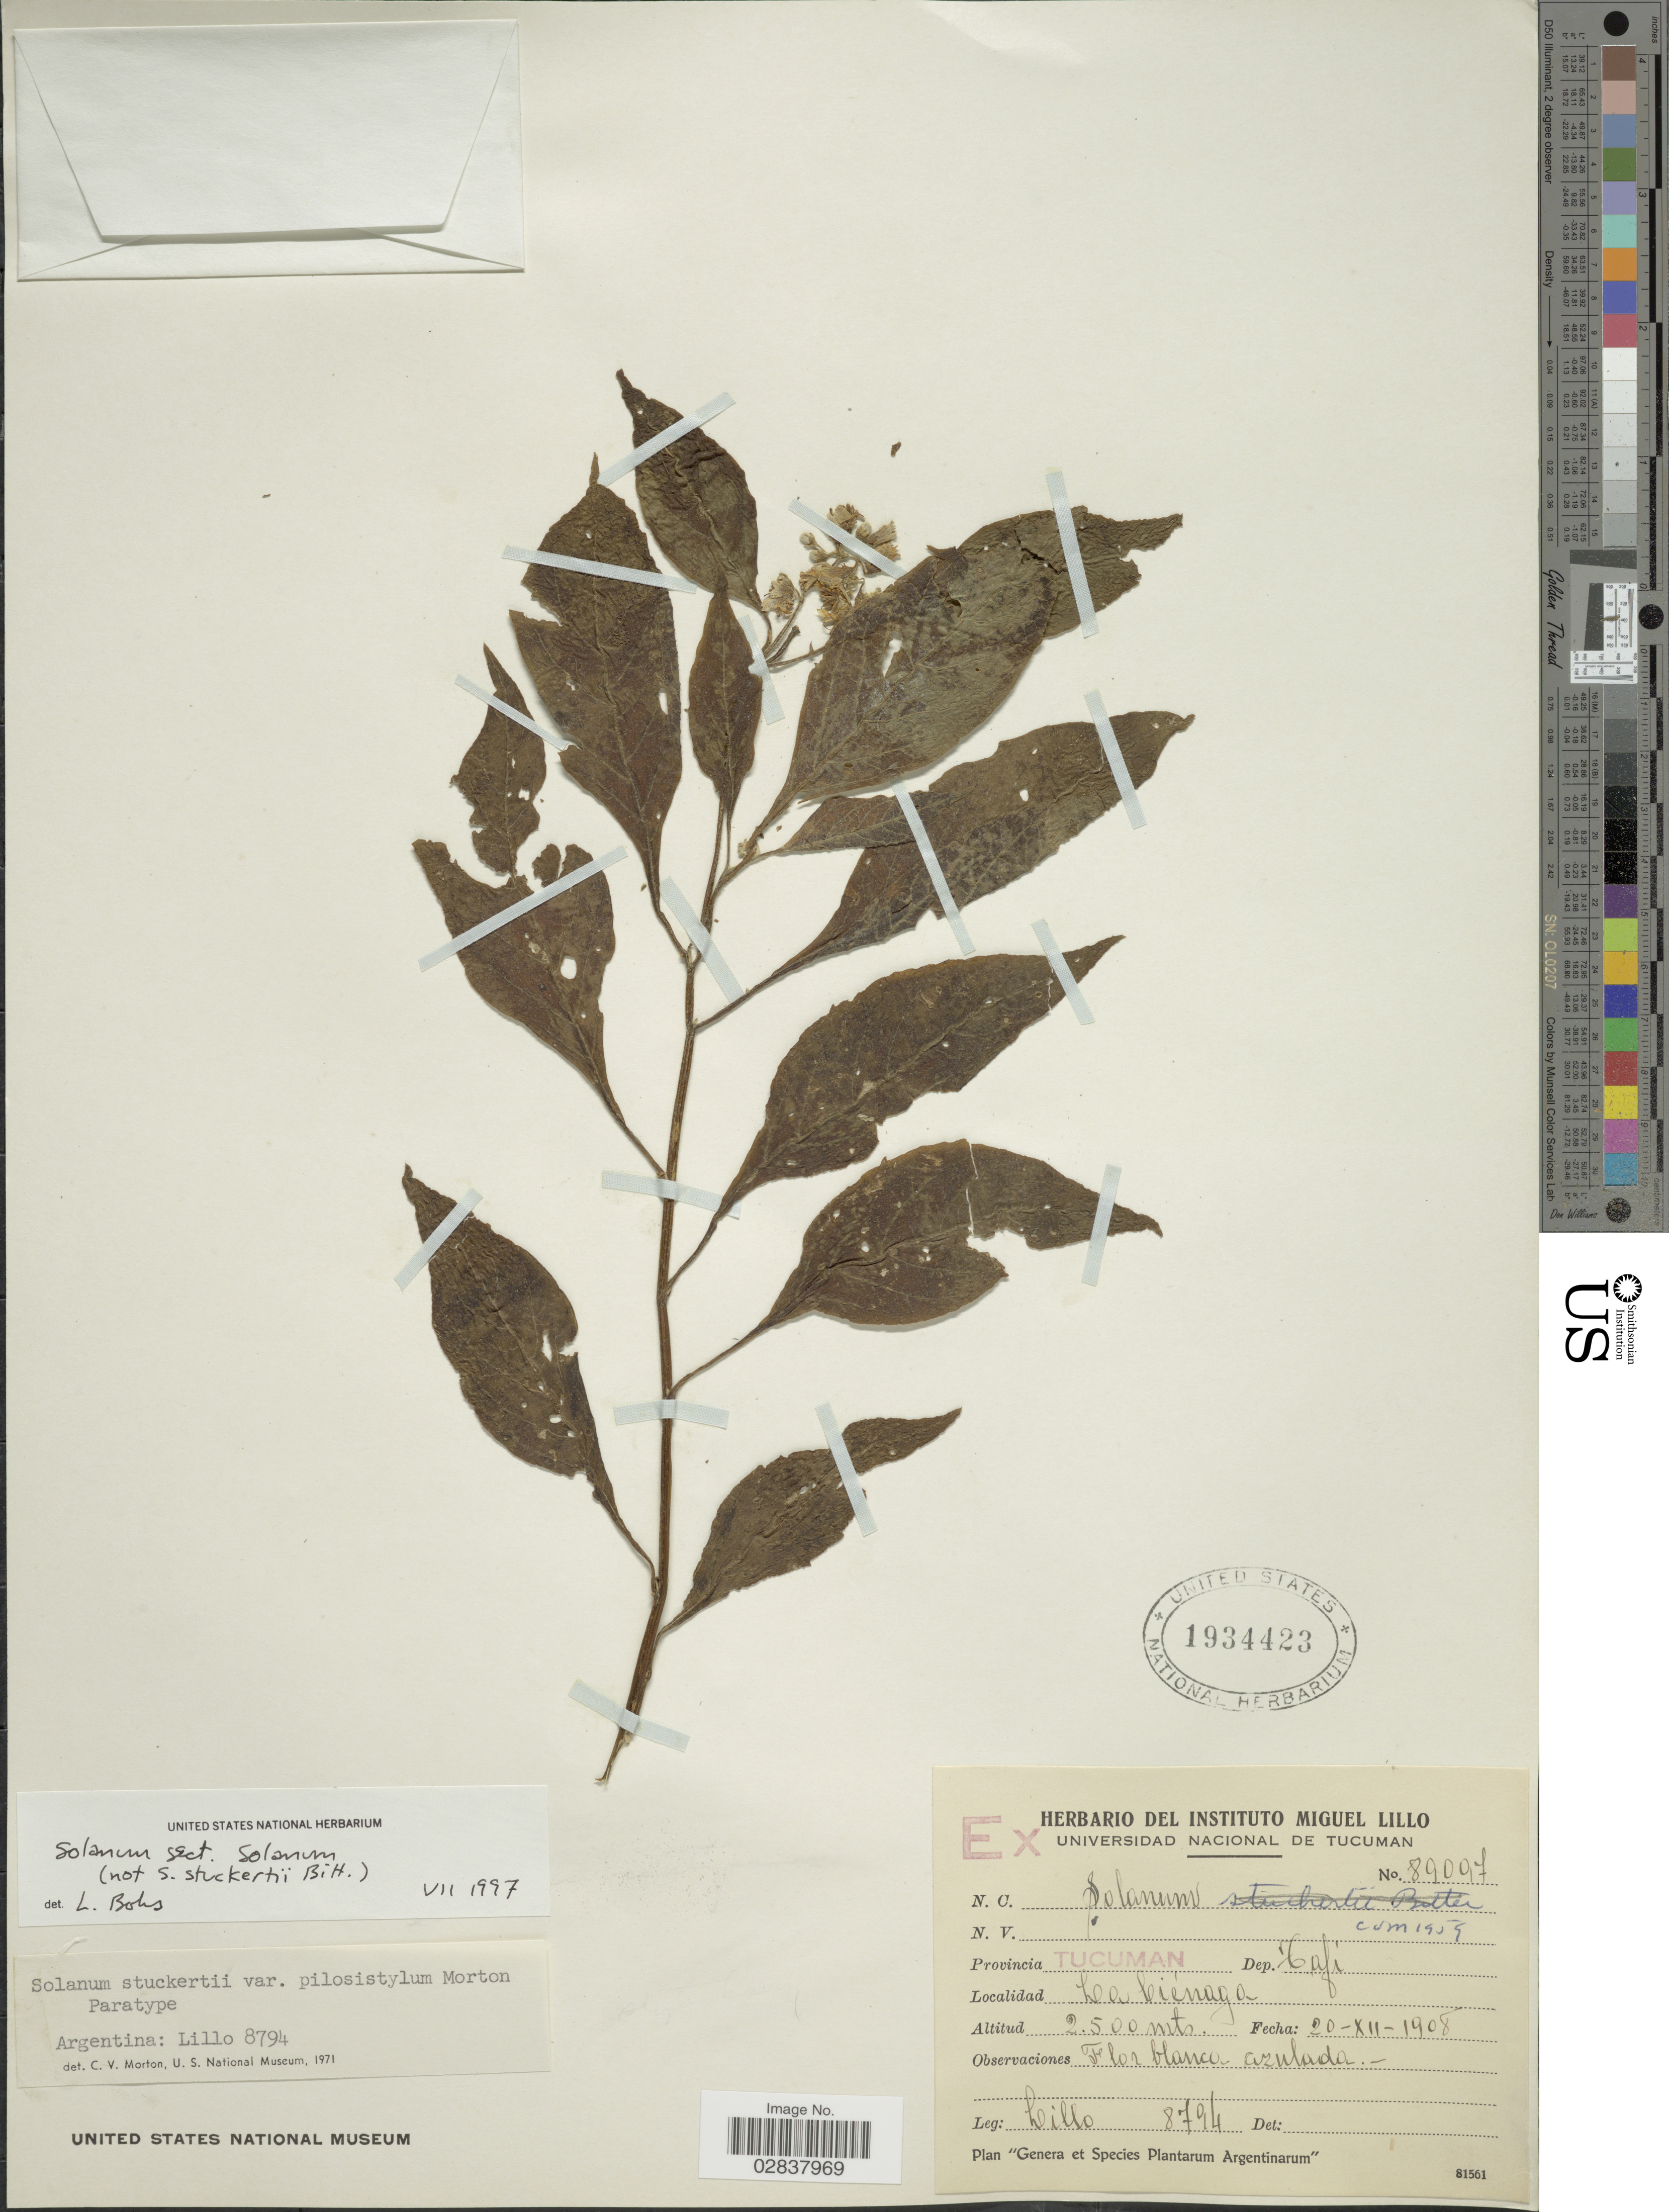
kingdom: Plantae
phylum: Tracheophyta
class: Magnoliopsida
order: Solanales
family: Solanaceae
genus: Solanum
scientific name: Solanum aloysiifolium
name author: Dunal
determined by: Knapp, S. D.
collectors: M. Lillo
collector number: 8794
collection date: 1908-12-20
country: Argentina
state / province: Tucuman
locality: Dep. Tafi, La Cienaga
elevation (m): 2500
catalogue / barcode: US 1934423